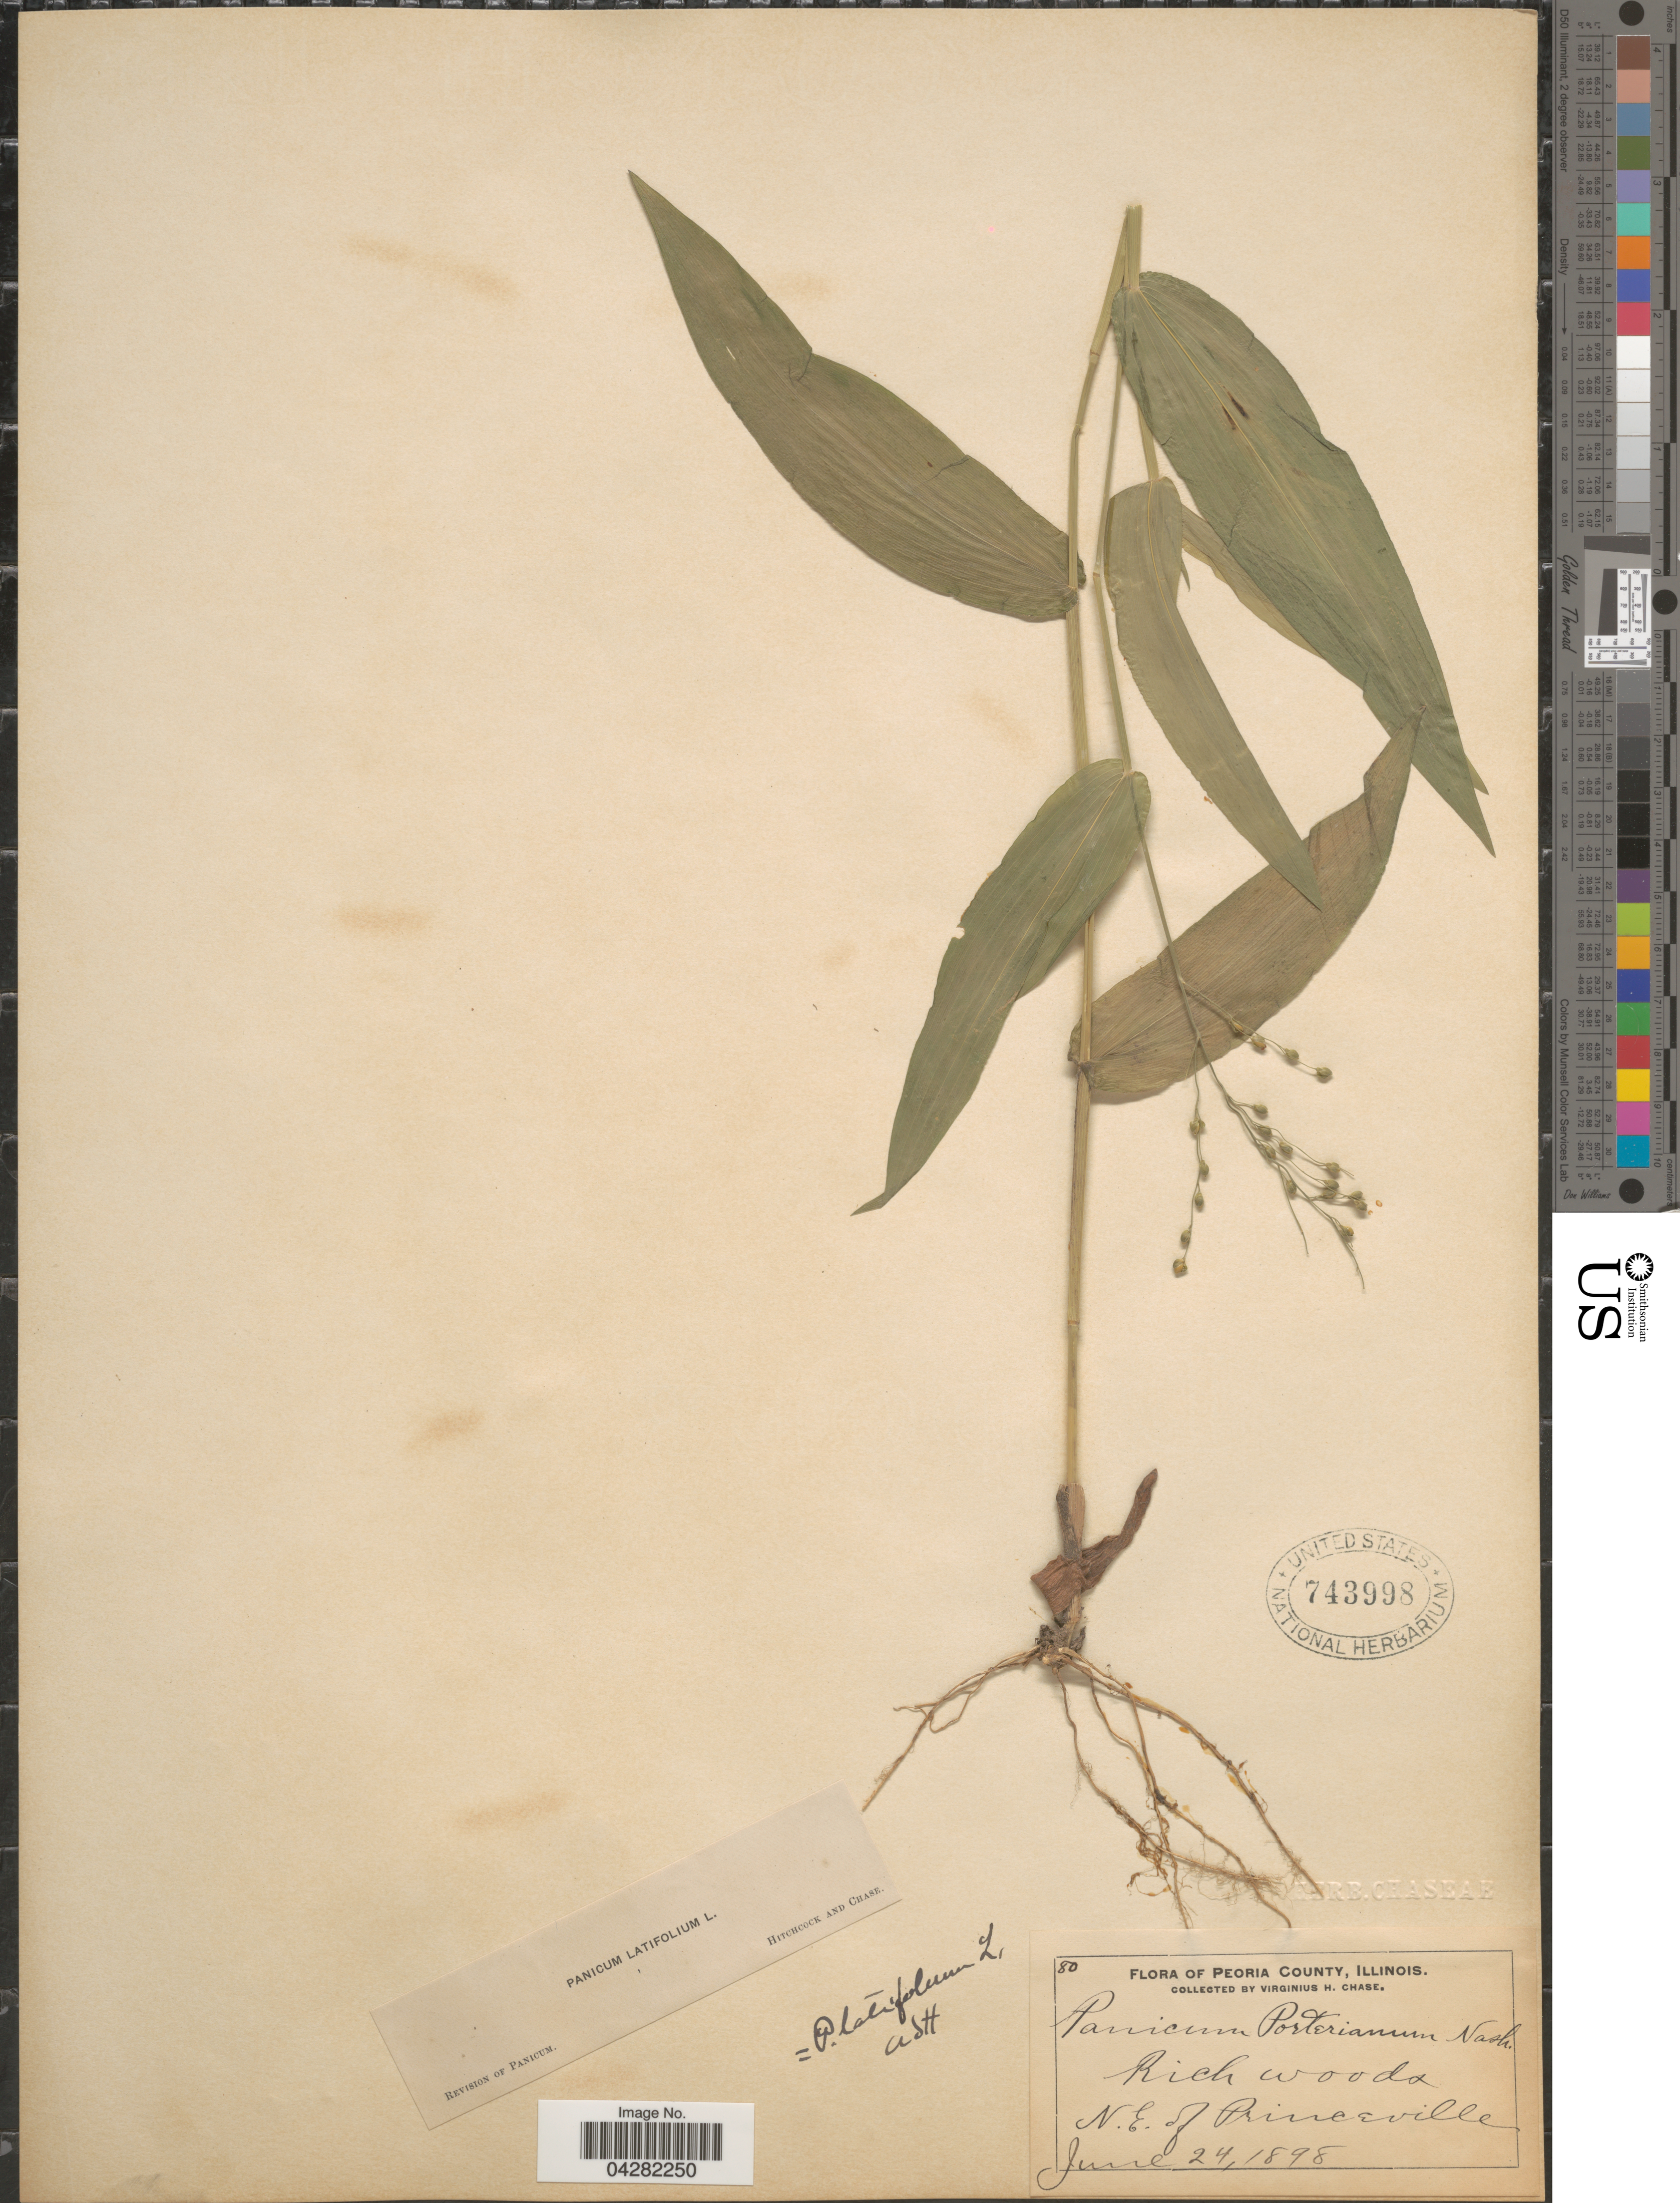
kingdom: Plantae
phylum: Tracheophyta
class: Liliopsida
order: Poales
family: Poaceae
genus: Dichanthelium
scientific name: Dichanthelium laxiflorum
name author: (Lam.) Gould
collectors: V. H. Chase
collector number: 80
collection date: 1898-06-24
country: United States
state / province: Illinois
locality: Peoria County. Rich woods N.E. of Princeville.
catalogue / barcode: US 743998